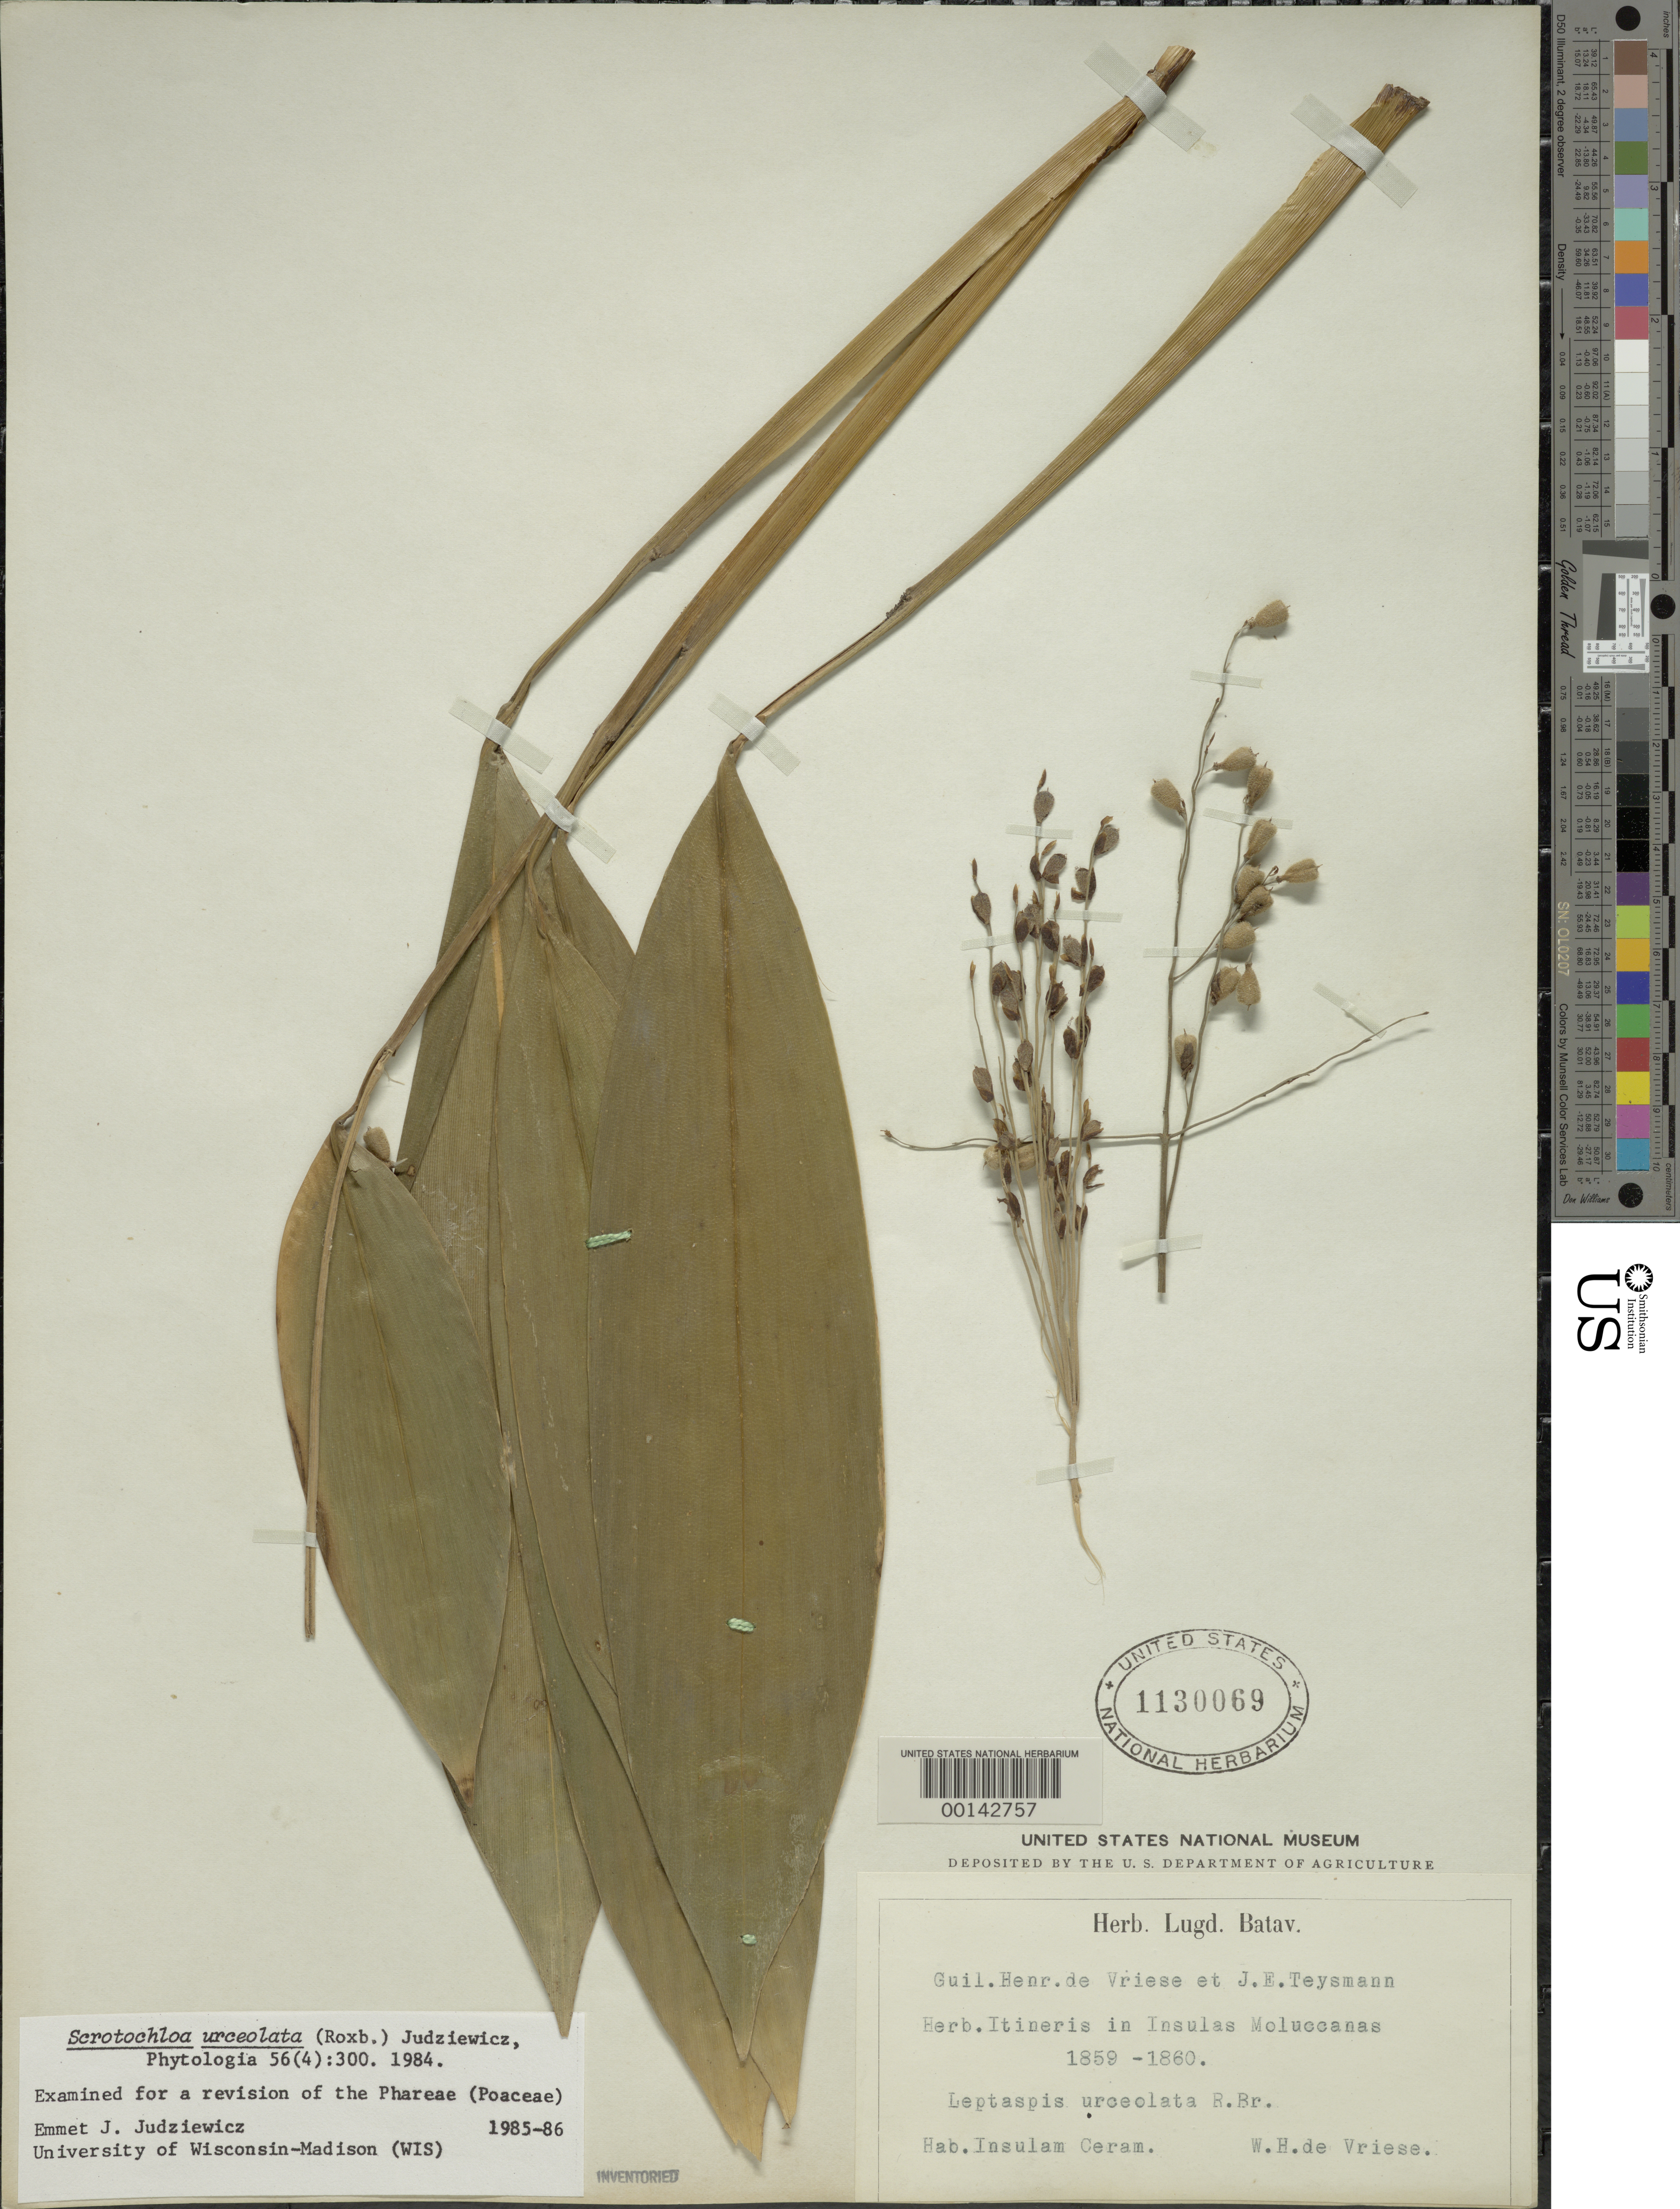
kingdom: Plantae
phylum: Tracheophyta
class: Liliopsida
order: Poales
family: Poaceae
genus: Scrotochloa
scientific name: Scrotochloa urceolata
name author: (Roxb.) Judz.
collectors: W. H. de Vriese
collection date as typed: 1859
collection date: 1859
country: Indonesia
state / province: Maluku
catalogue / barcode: US 1130069